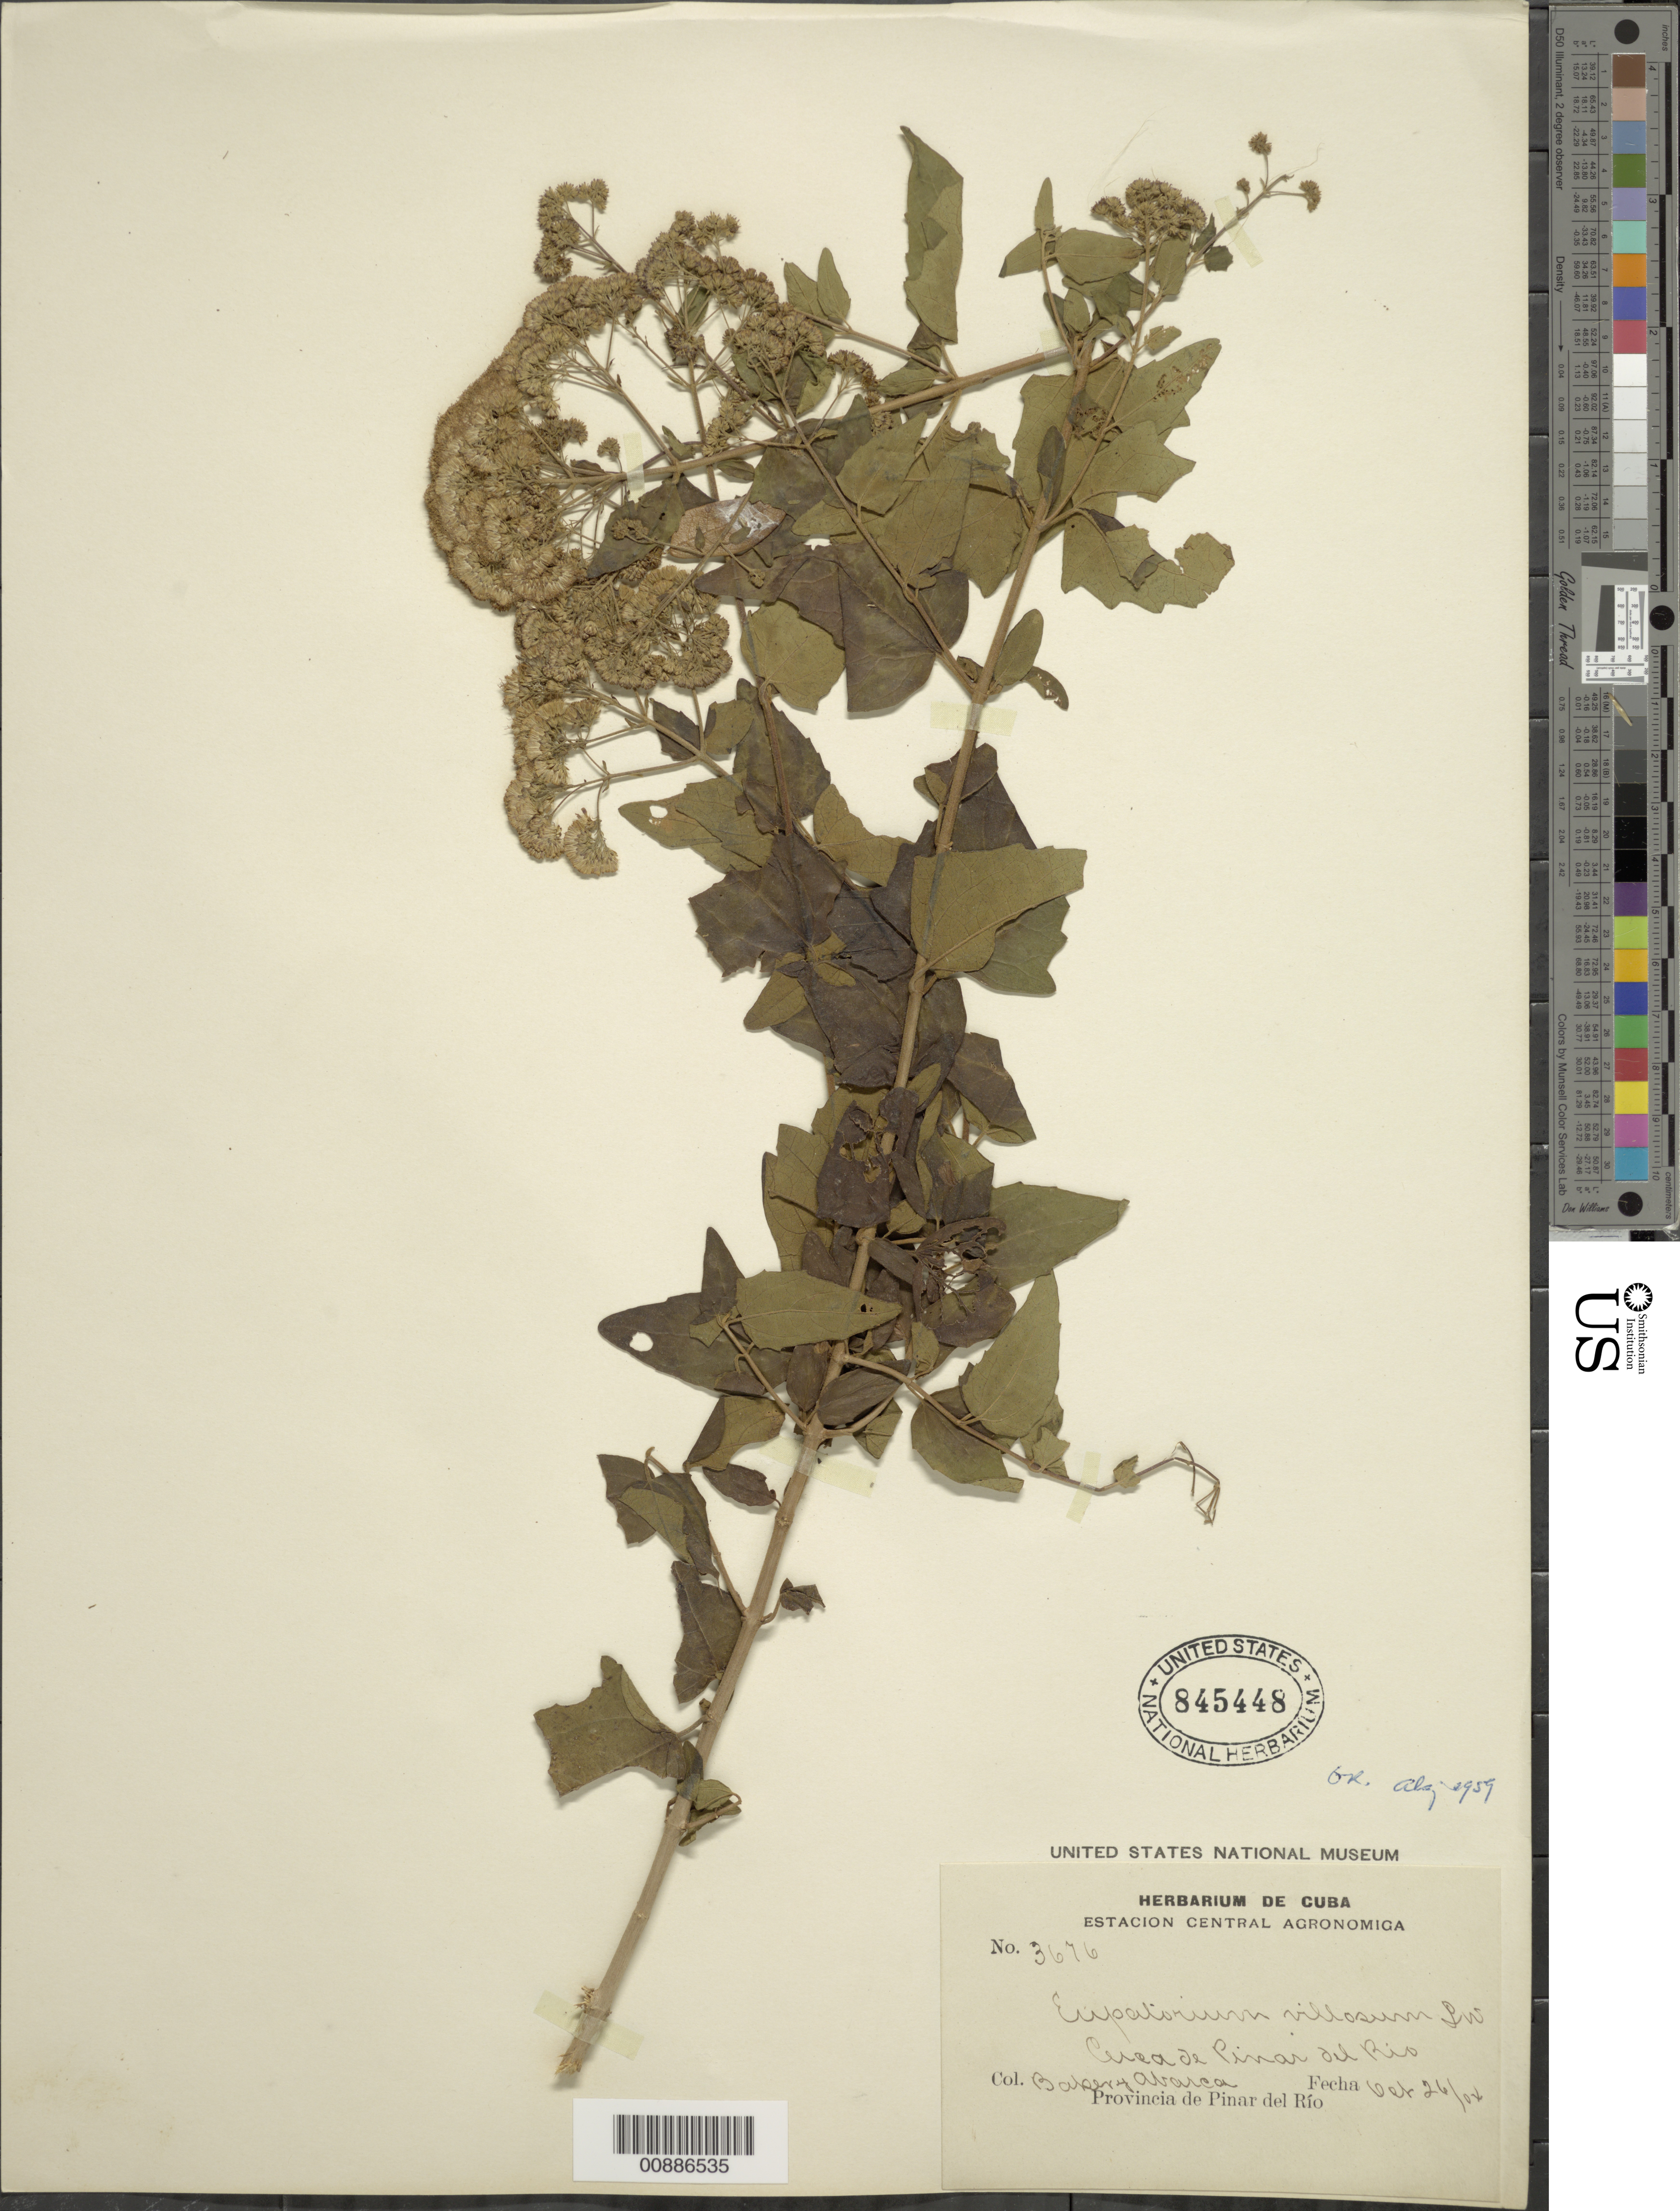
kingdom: Plantae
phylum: Tracheophyta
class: Magnoliopsida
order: Asterales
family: Asteraceae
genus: Koanophyllon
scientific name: Koanophyllon villosum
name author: (Sw.) R.M. King & H. Rob.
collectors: C. F. Baker & M. Abarca y Vascquez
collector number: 3676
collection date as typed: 26 Oct --04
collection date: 1804-10-26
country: Cuba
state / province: Pinar del Río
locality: Cerca de Pinar del Rio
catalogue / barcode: US 845448